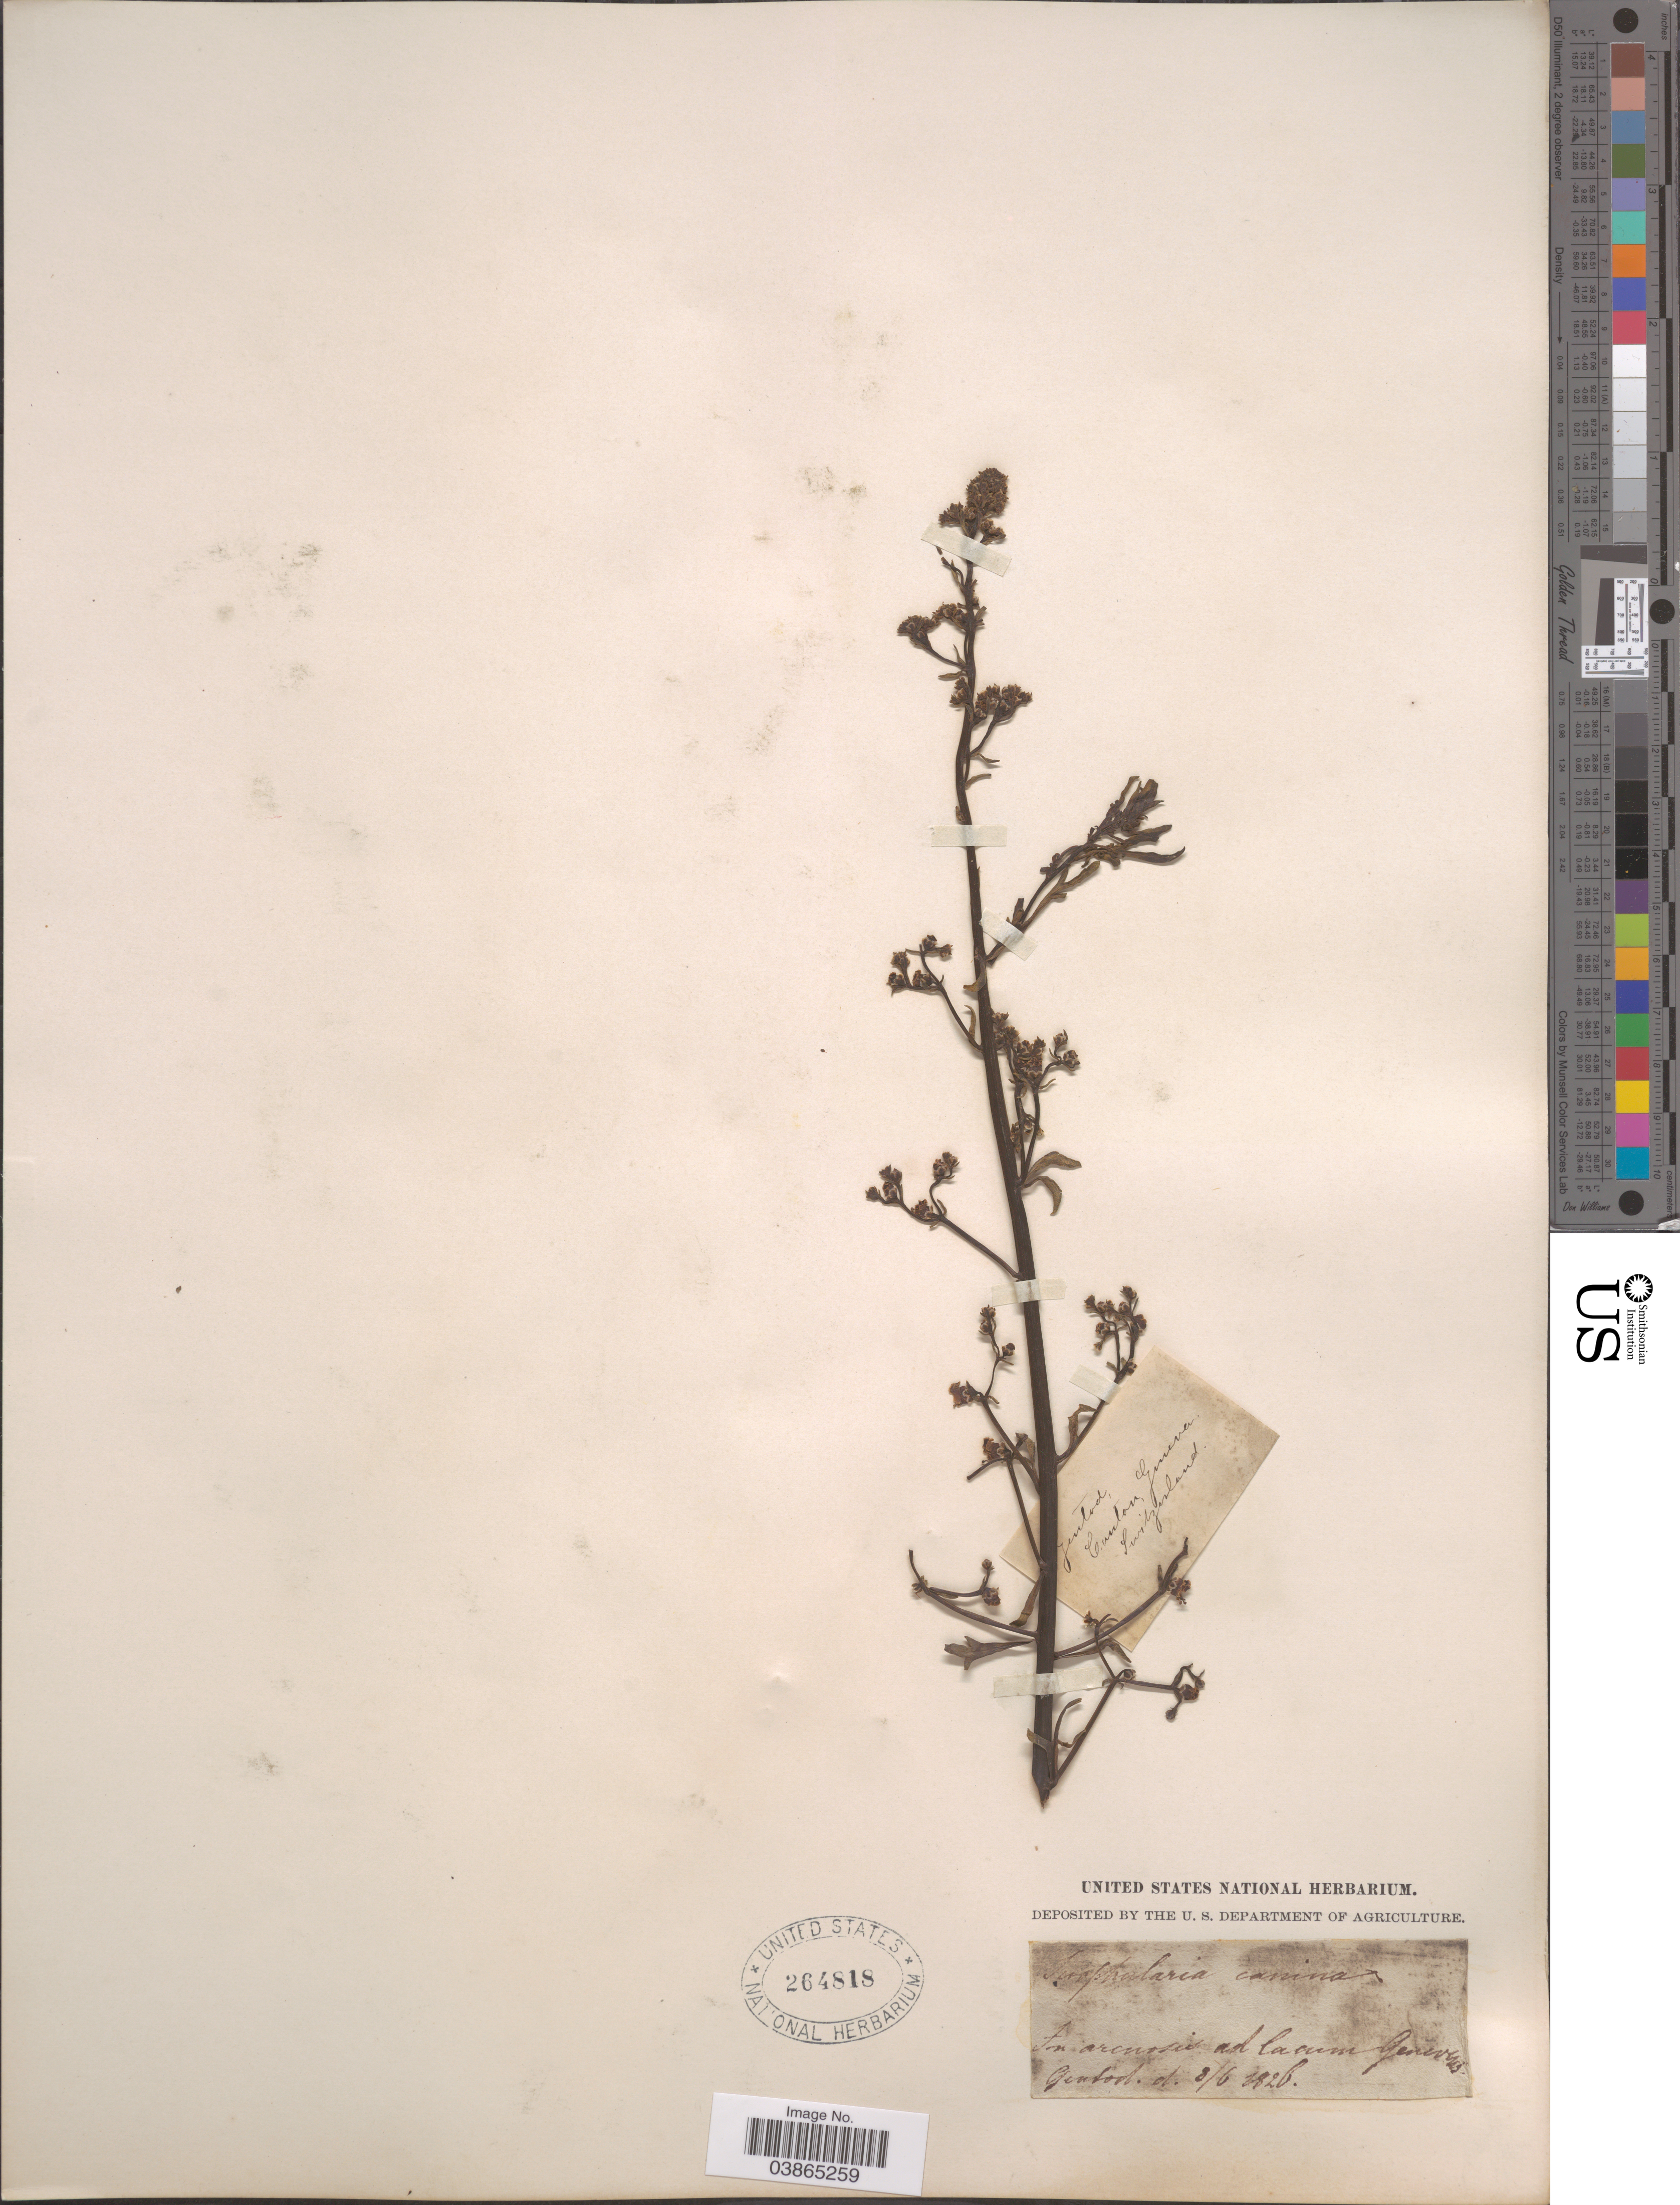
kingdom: Plantae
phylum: Tracheophyta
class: Magnoliopsida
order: Lamiales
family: Scrophulariaceae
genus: Scrophularia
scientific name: Scrophularia canina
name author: L.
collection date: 1826-06-03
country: Switzerland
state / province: Genève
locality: In arenosis ad lacum Genevosis. Gentod.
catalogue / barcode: US 264818